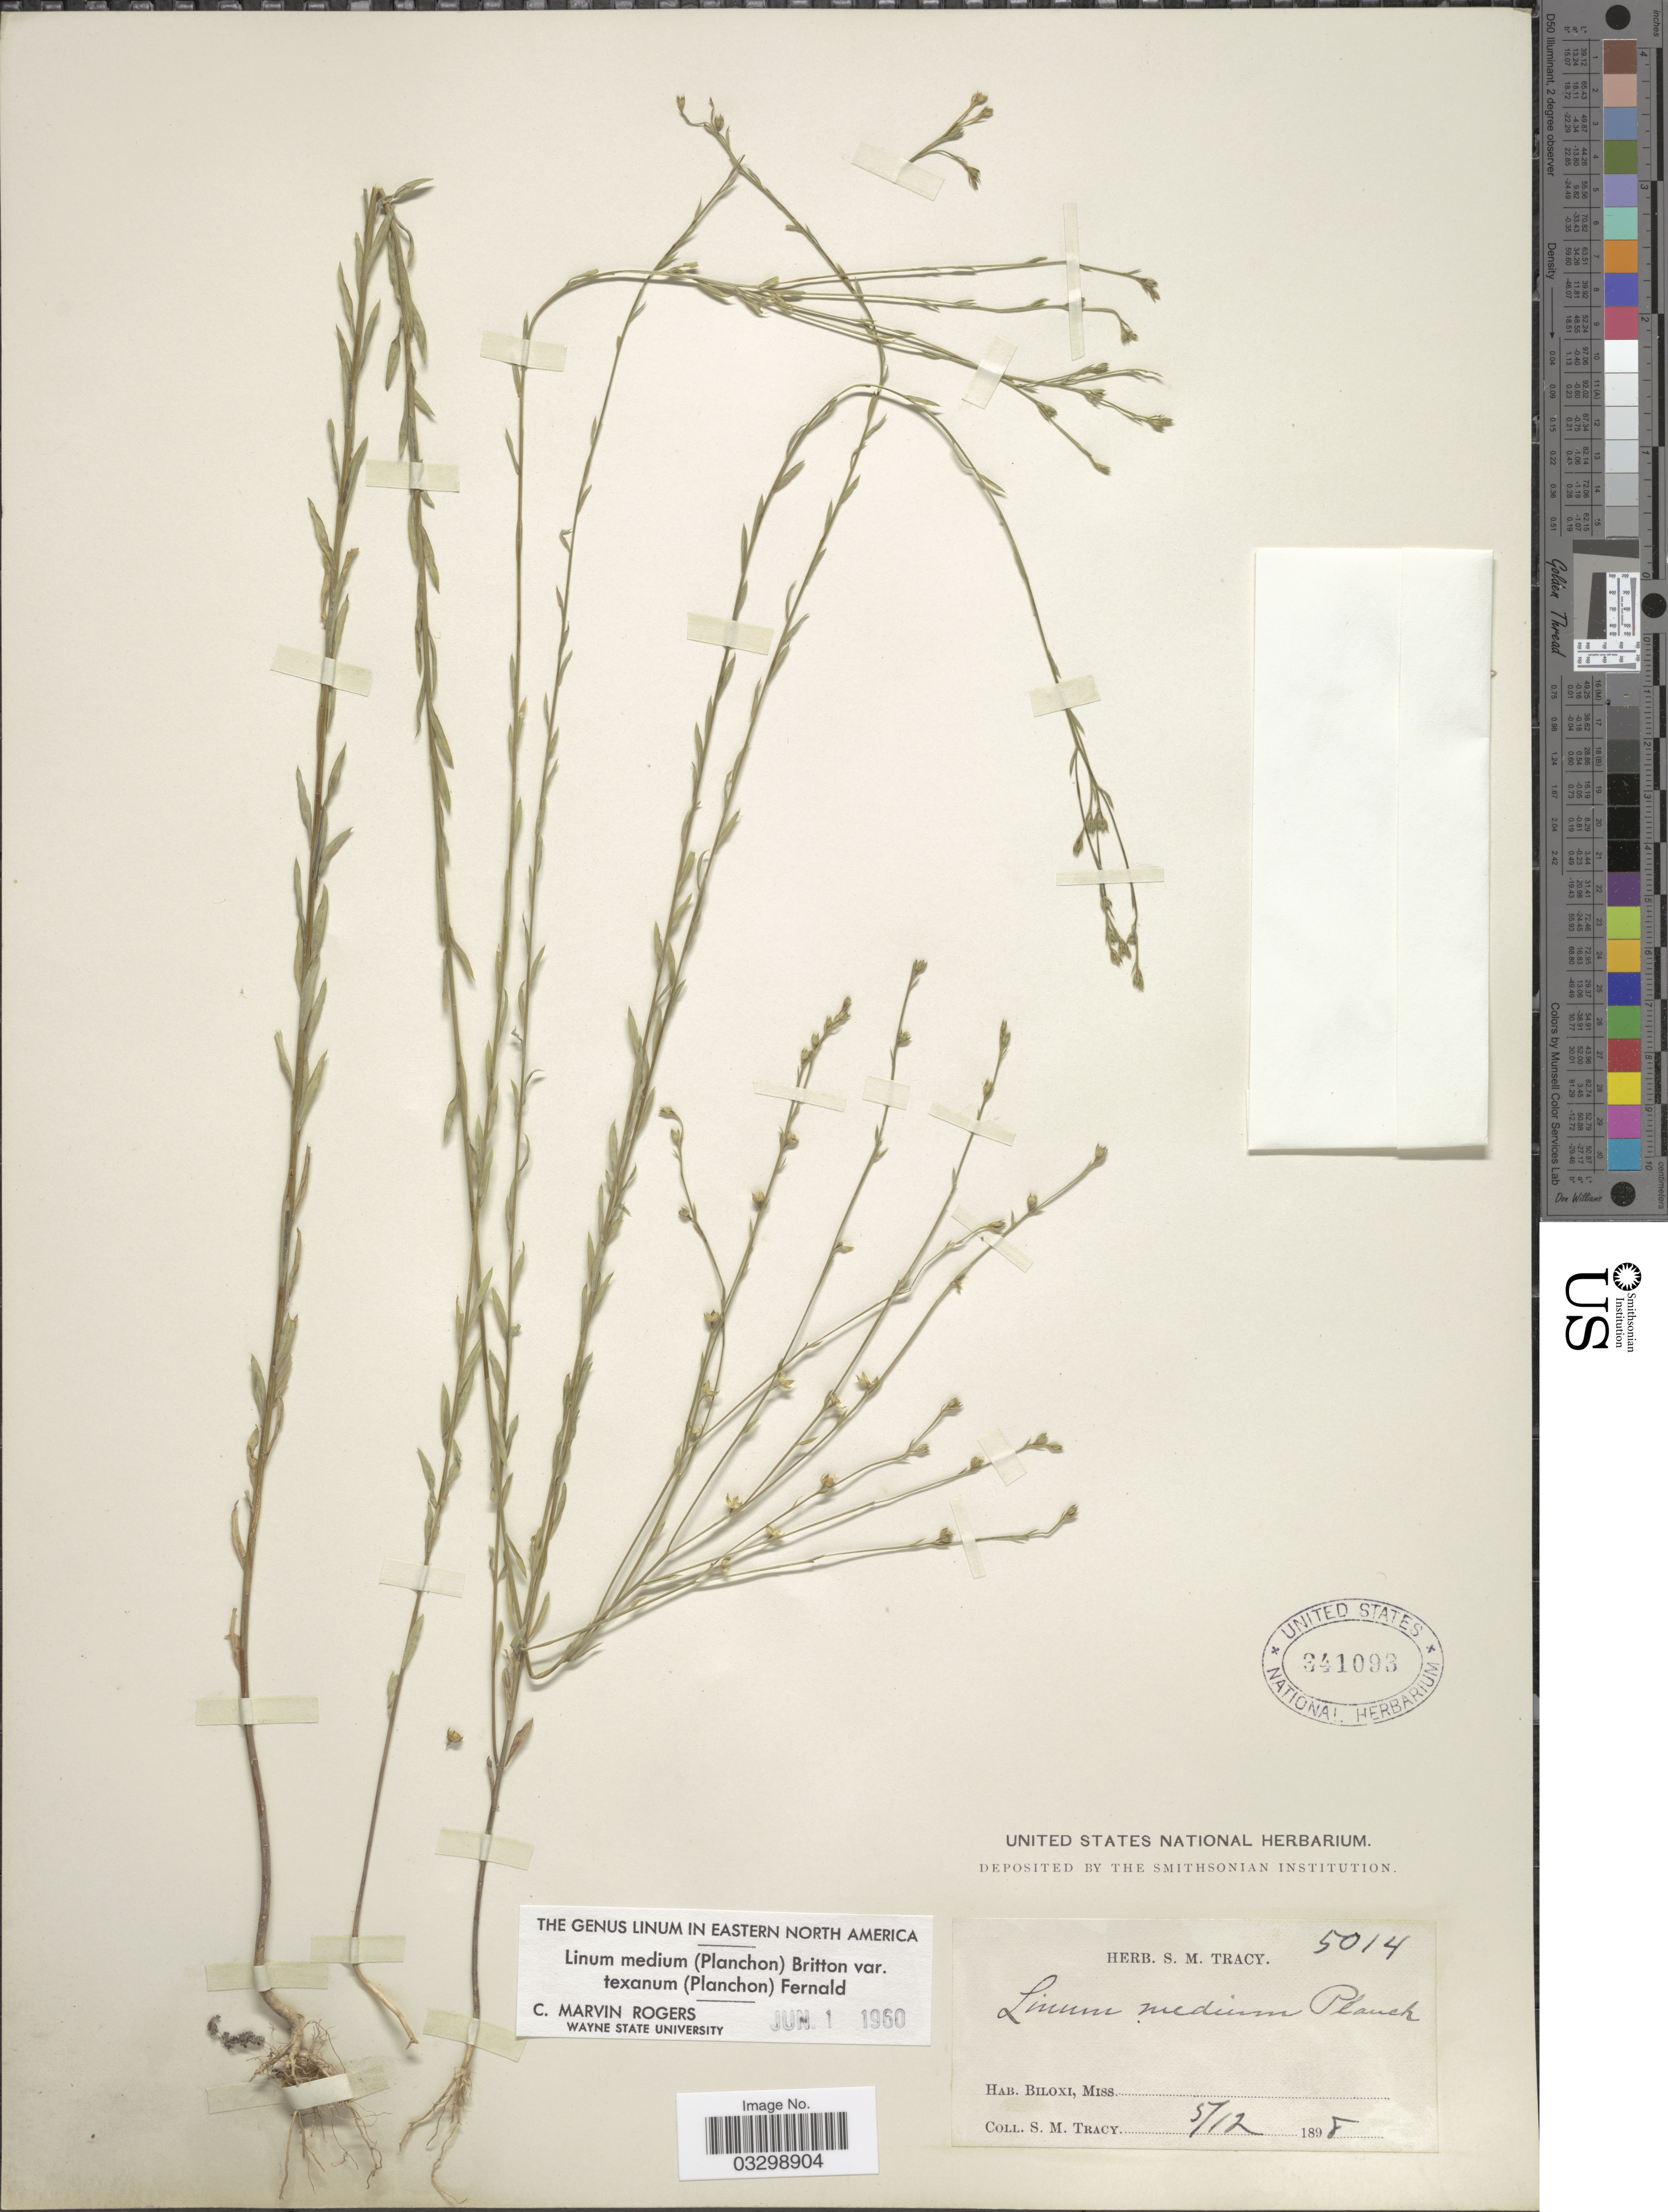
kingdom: Plantae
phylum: Tracheophyta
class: Magnoliopsida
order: Malpighiales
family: Linaceae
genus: Linum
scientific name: Linum medium var. texanum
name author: (Planch.) Fernald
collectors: S. M. Tracy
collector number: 5014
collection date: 1898-05-12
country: United States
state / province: Mississippi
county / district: Harrison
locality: Biloxi.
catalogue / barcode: US 341093